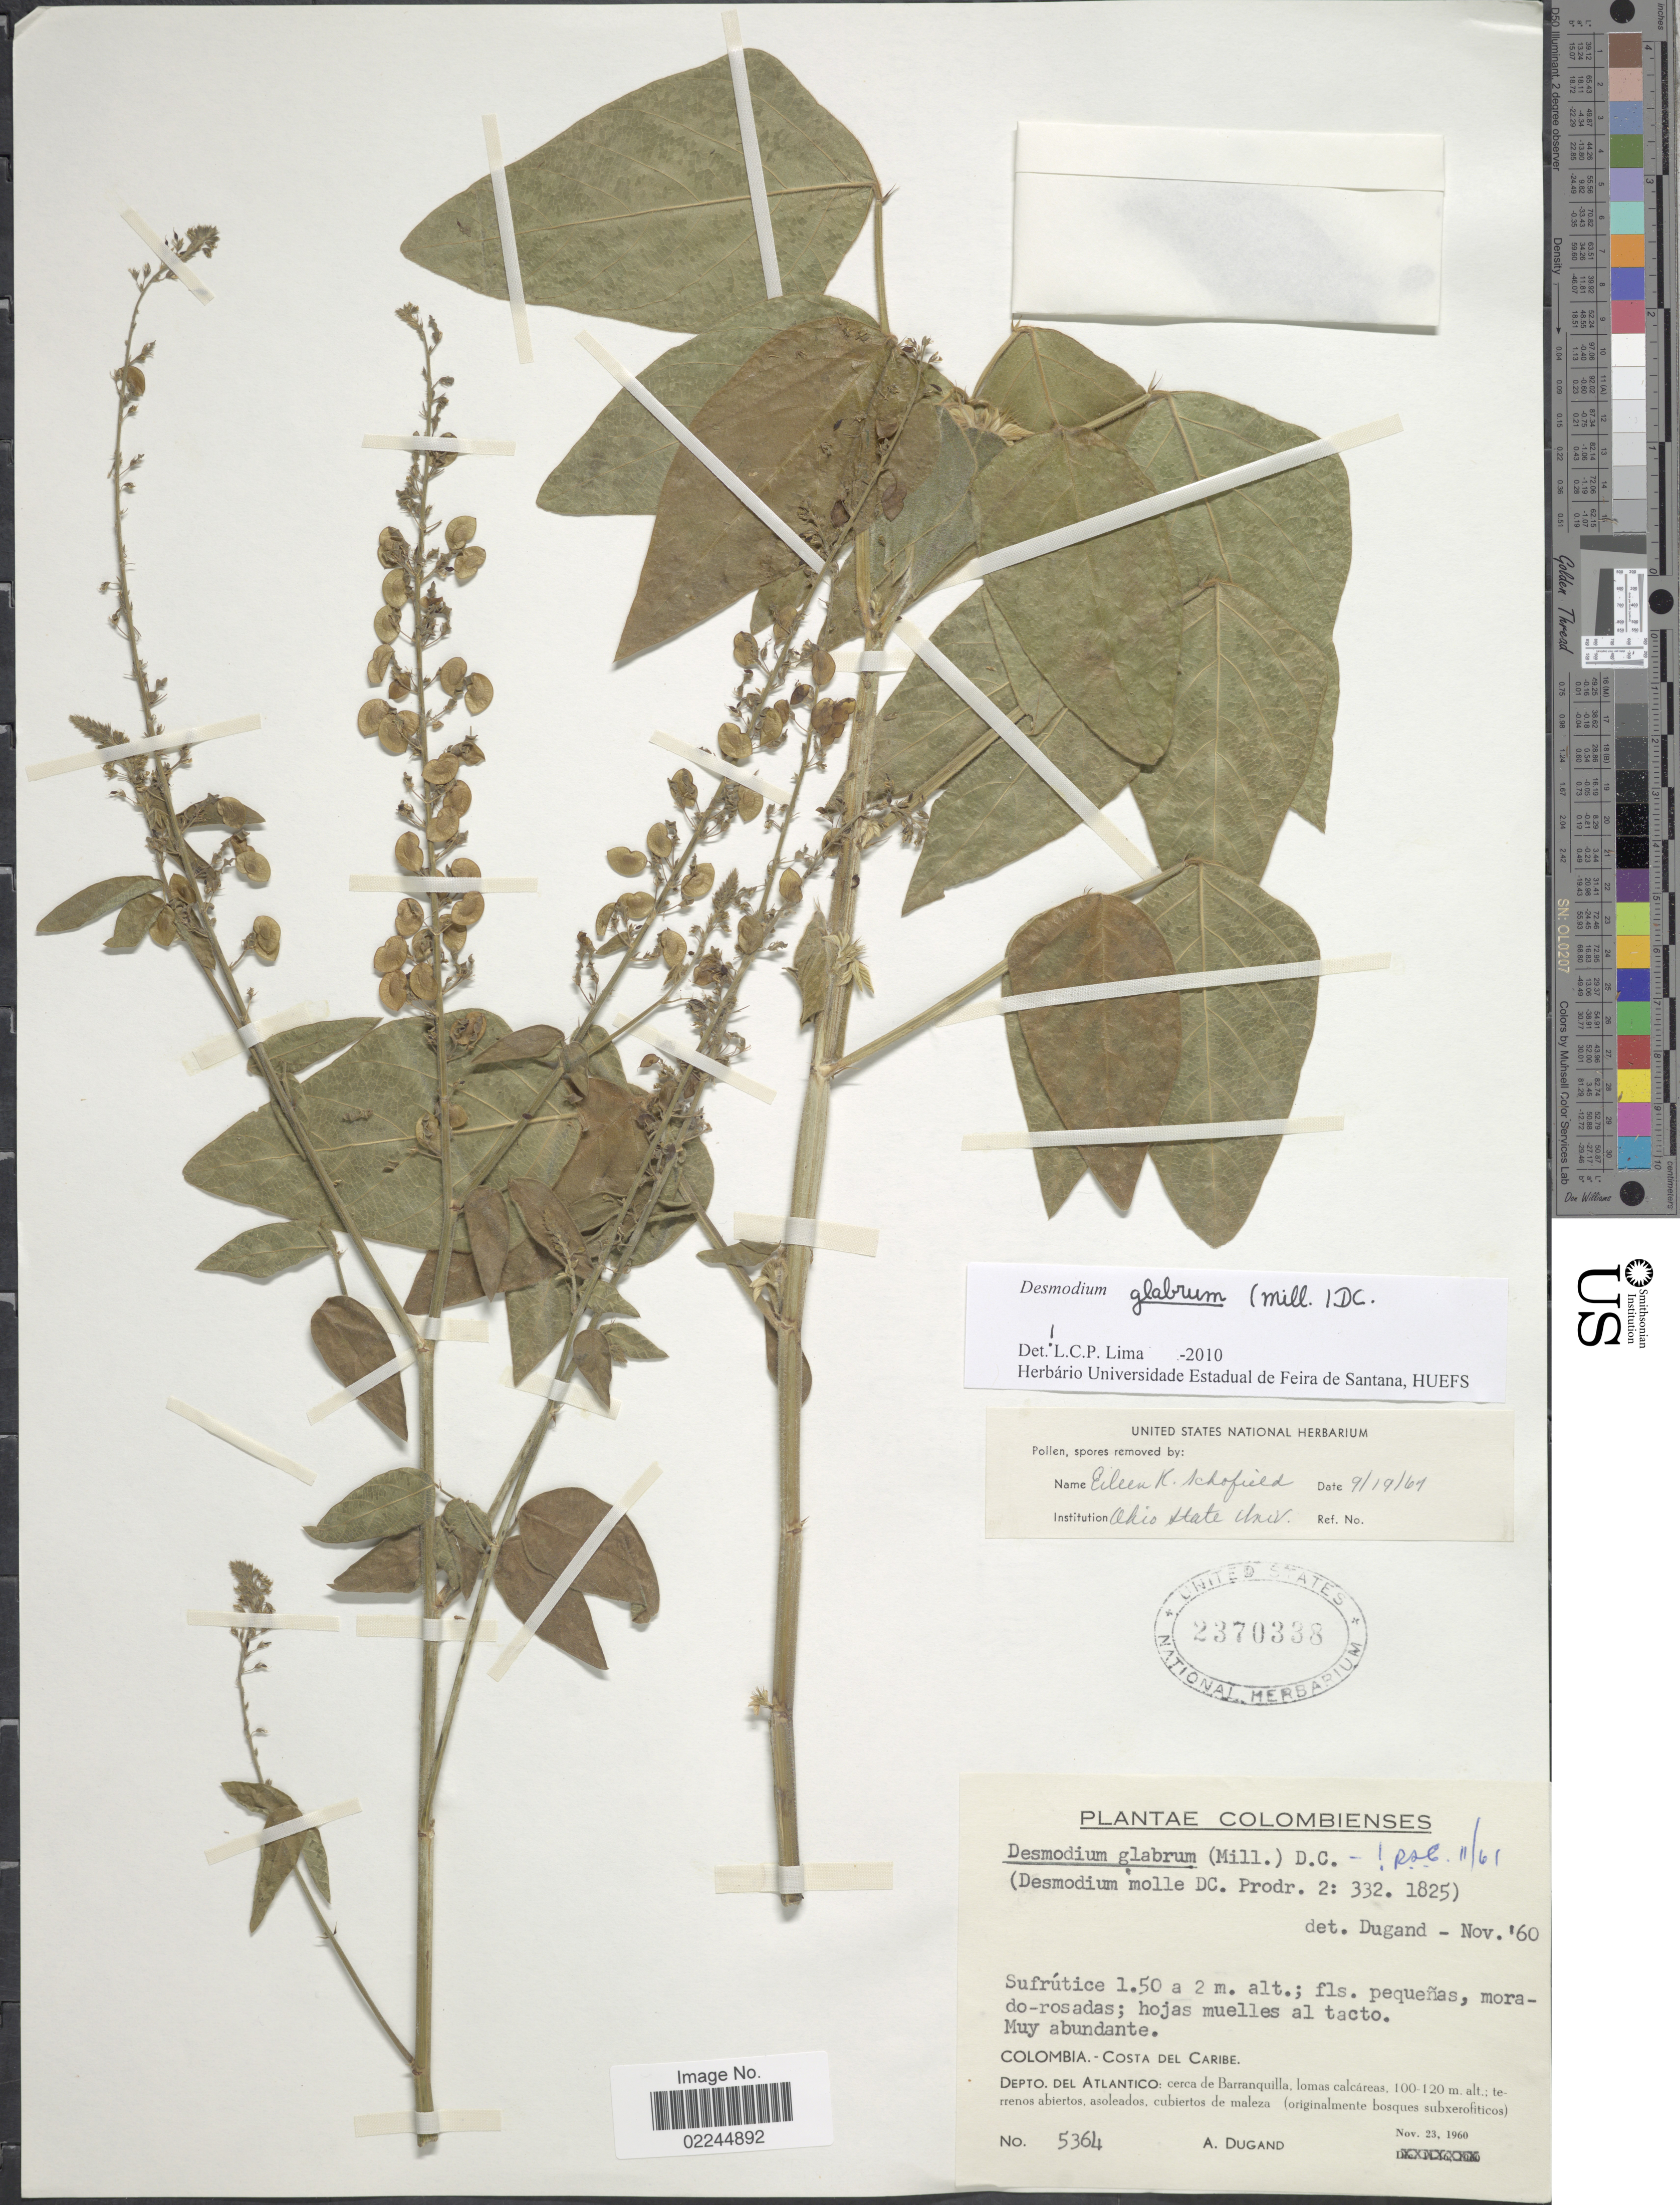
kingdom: Plantae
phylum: Tracheophyta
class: Magnoliopsida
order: Fabales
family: Fabaceae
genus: Desmodium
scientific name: Desmodium glabrum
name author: (Mill.) DC.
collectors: A. Dugand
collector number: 5364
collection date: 1960-11-23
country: Colombia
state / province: Atlántico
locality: Costa del Caribe, cerca de Baranquilla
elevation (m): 100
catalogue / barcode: US 2370338